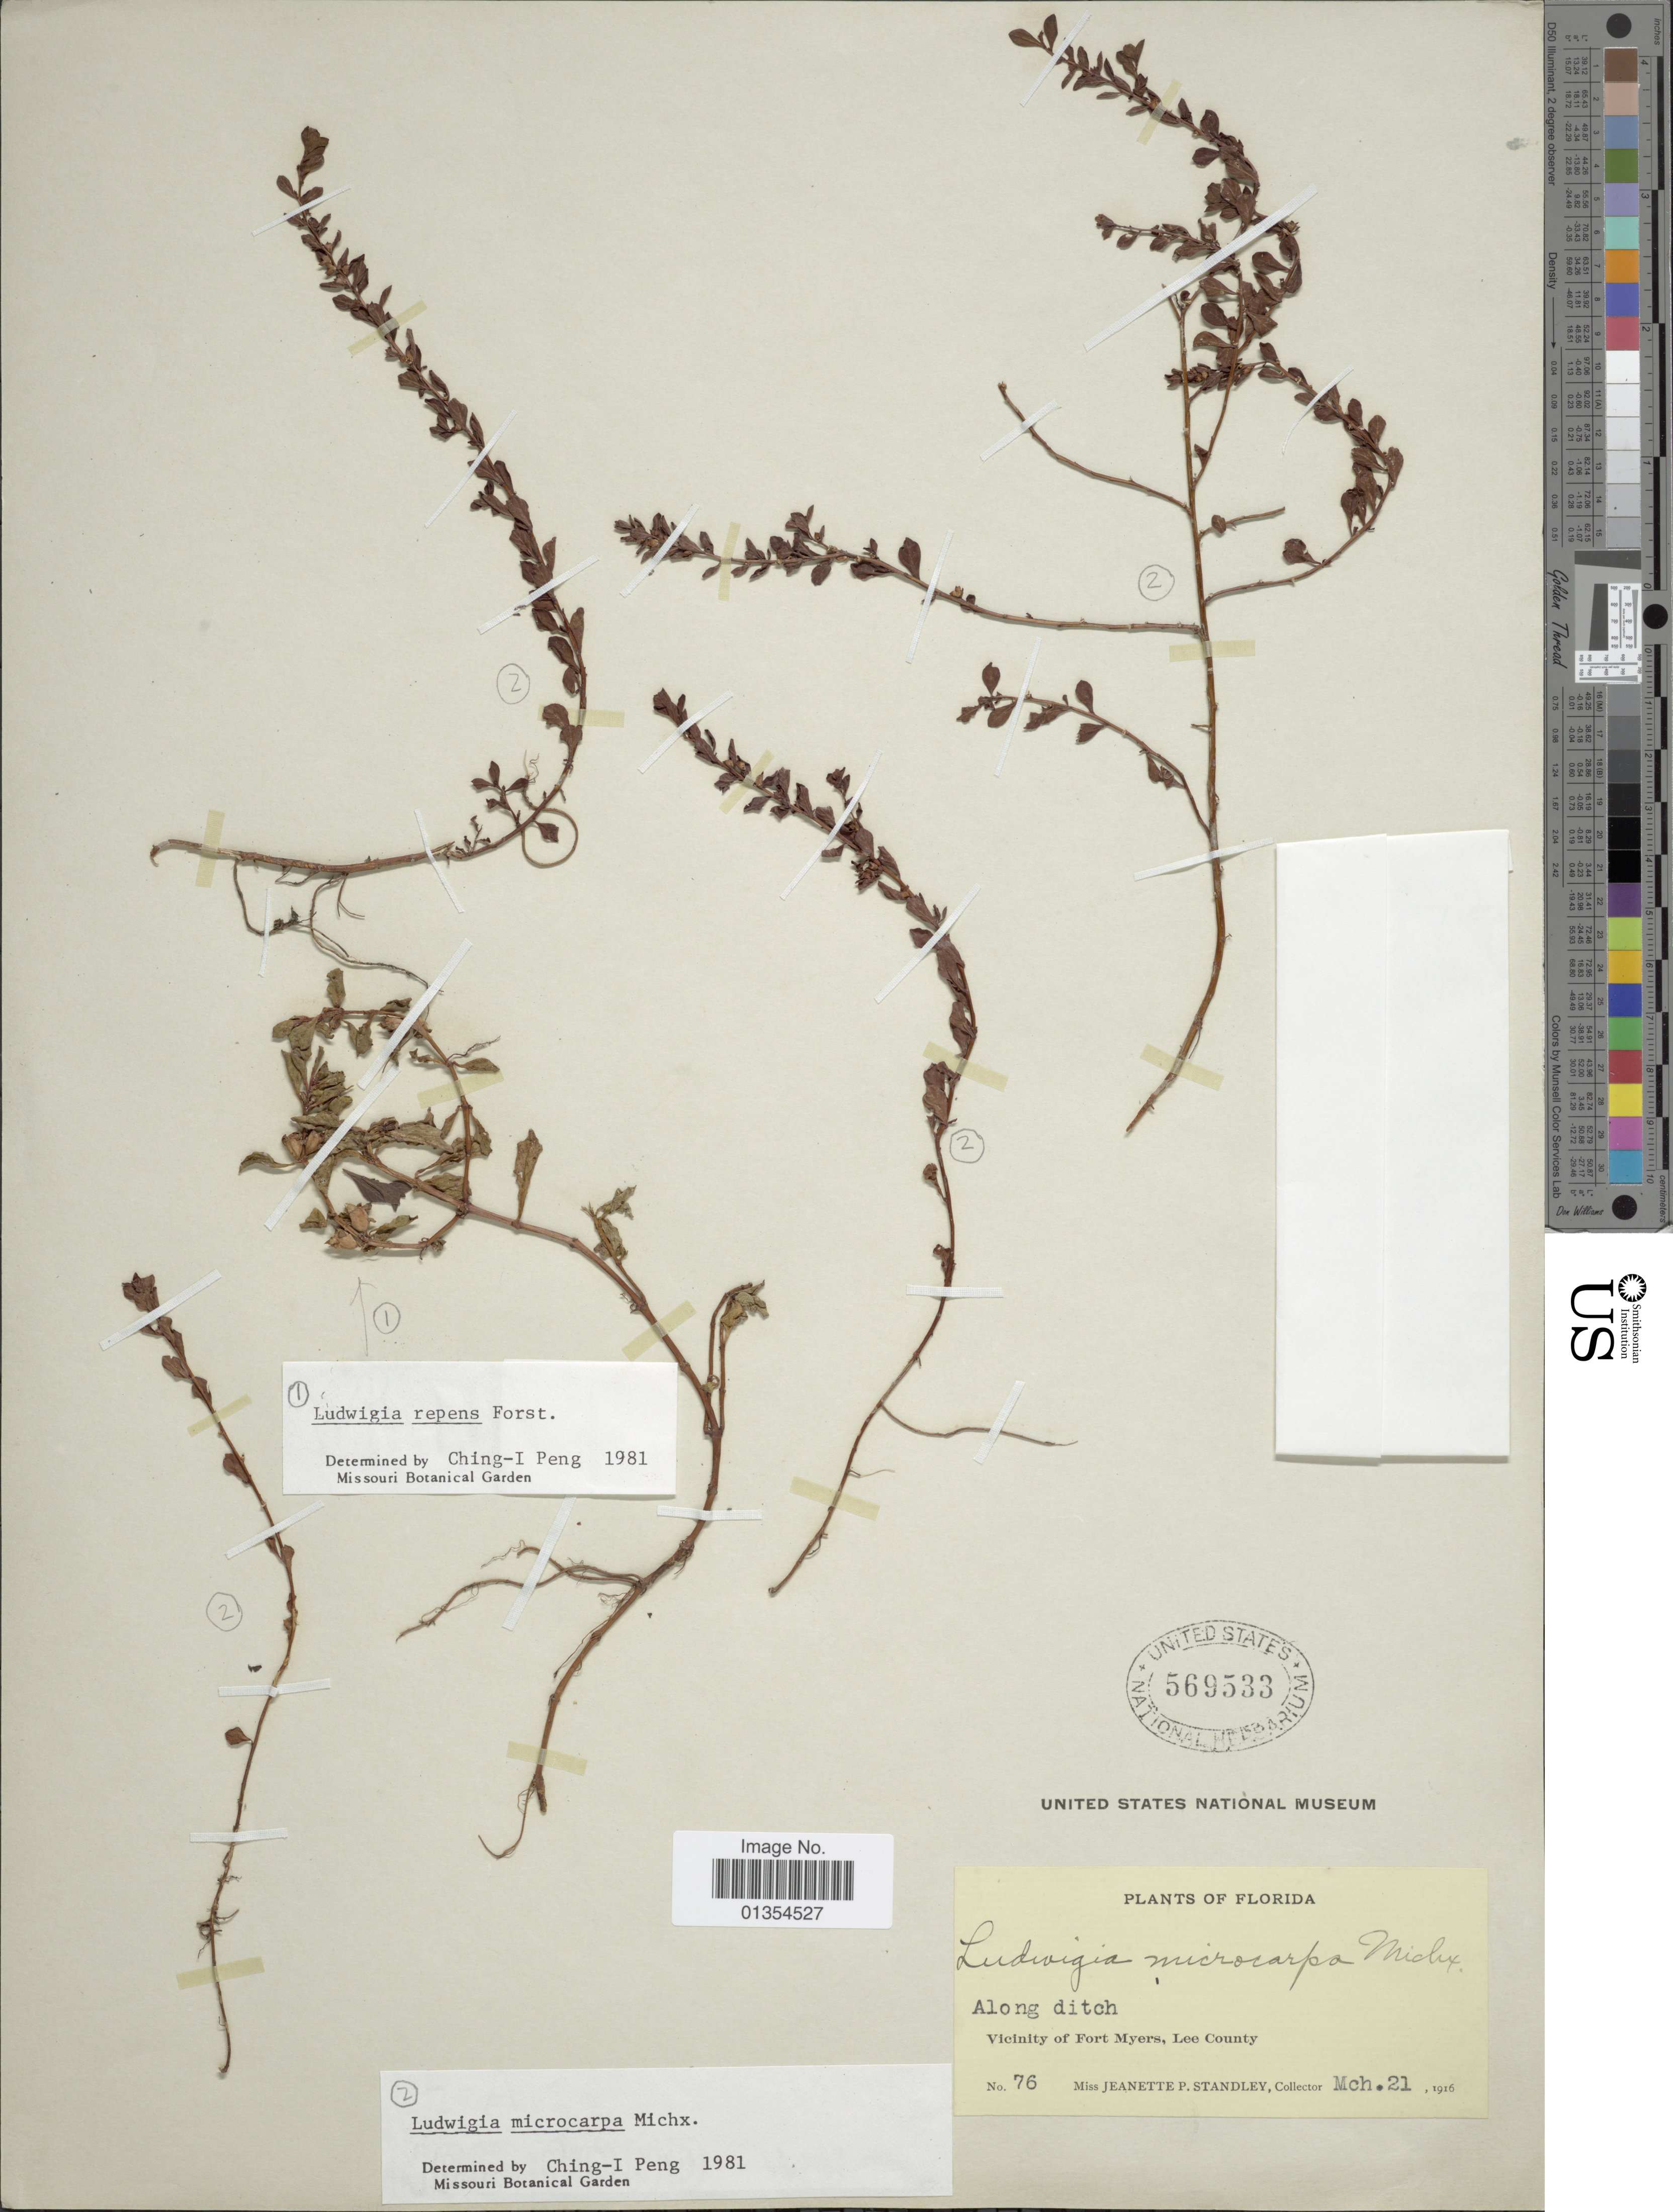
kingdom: Plantae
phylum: Tracheophyta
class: Magnoliopsida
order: Myrtales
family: Onagraceae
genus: Ludwigia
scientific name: Ludwigia microcarpa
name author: Michx.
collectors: J. P. Standley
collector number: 76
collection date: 1916-03-21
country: United States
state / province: Florida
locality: Vicinity of Fort Myers, Lee County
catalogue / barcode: US 569533